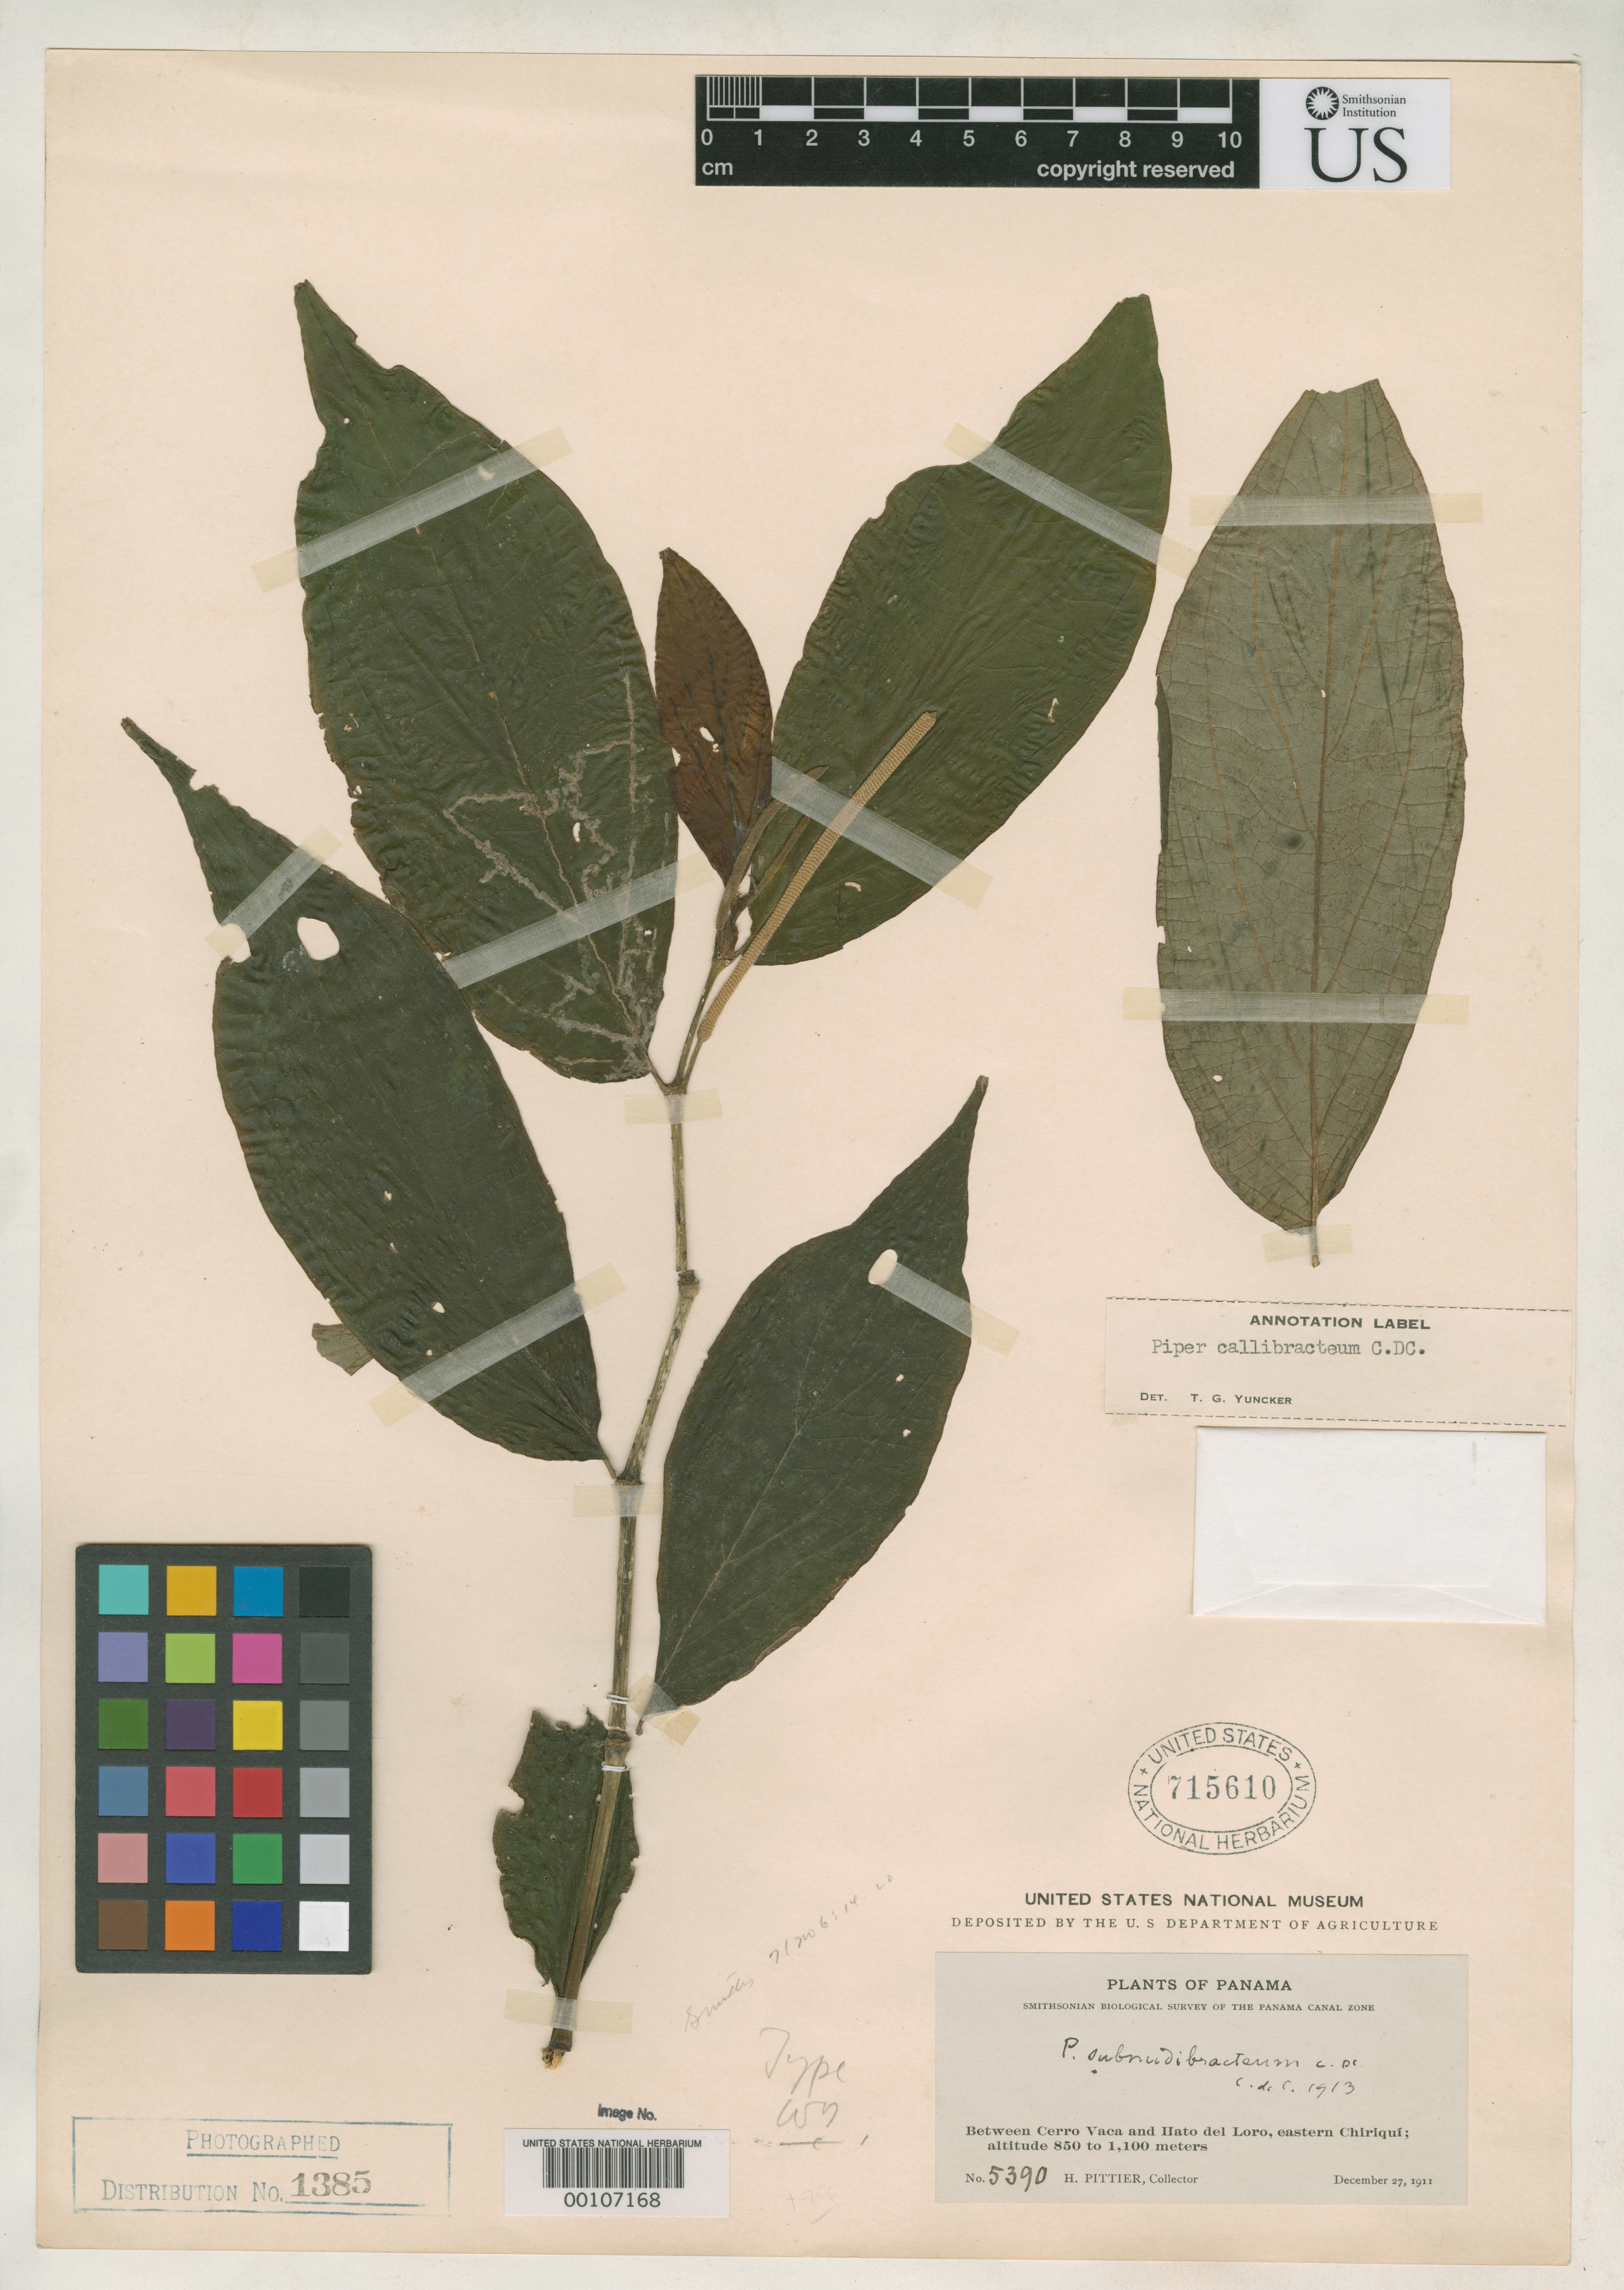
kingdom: Plantae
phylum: Tracheophyta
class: Magnoliopsida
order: Piperales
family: Piperaceae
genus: Piper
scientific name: Piper subnudibracteum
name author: C. DC.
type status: Holotype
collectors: H. F. Pittier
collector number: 5390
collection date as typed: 27 Dec 1911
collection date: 1911-12-27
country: Panama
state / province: Chiriquí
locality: Between Cerro Vaca and Hato del Loro.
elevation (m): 830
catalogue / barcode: US 715610